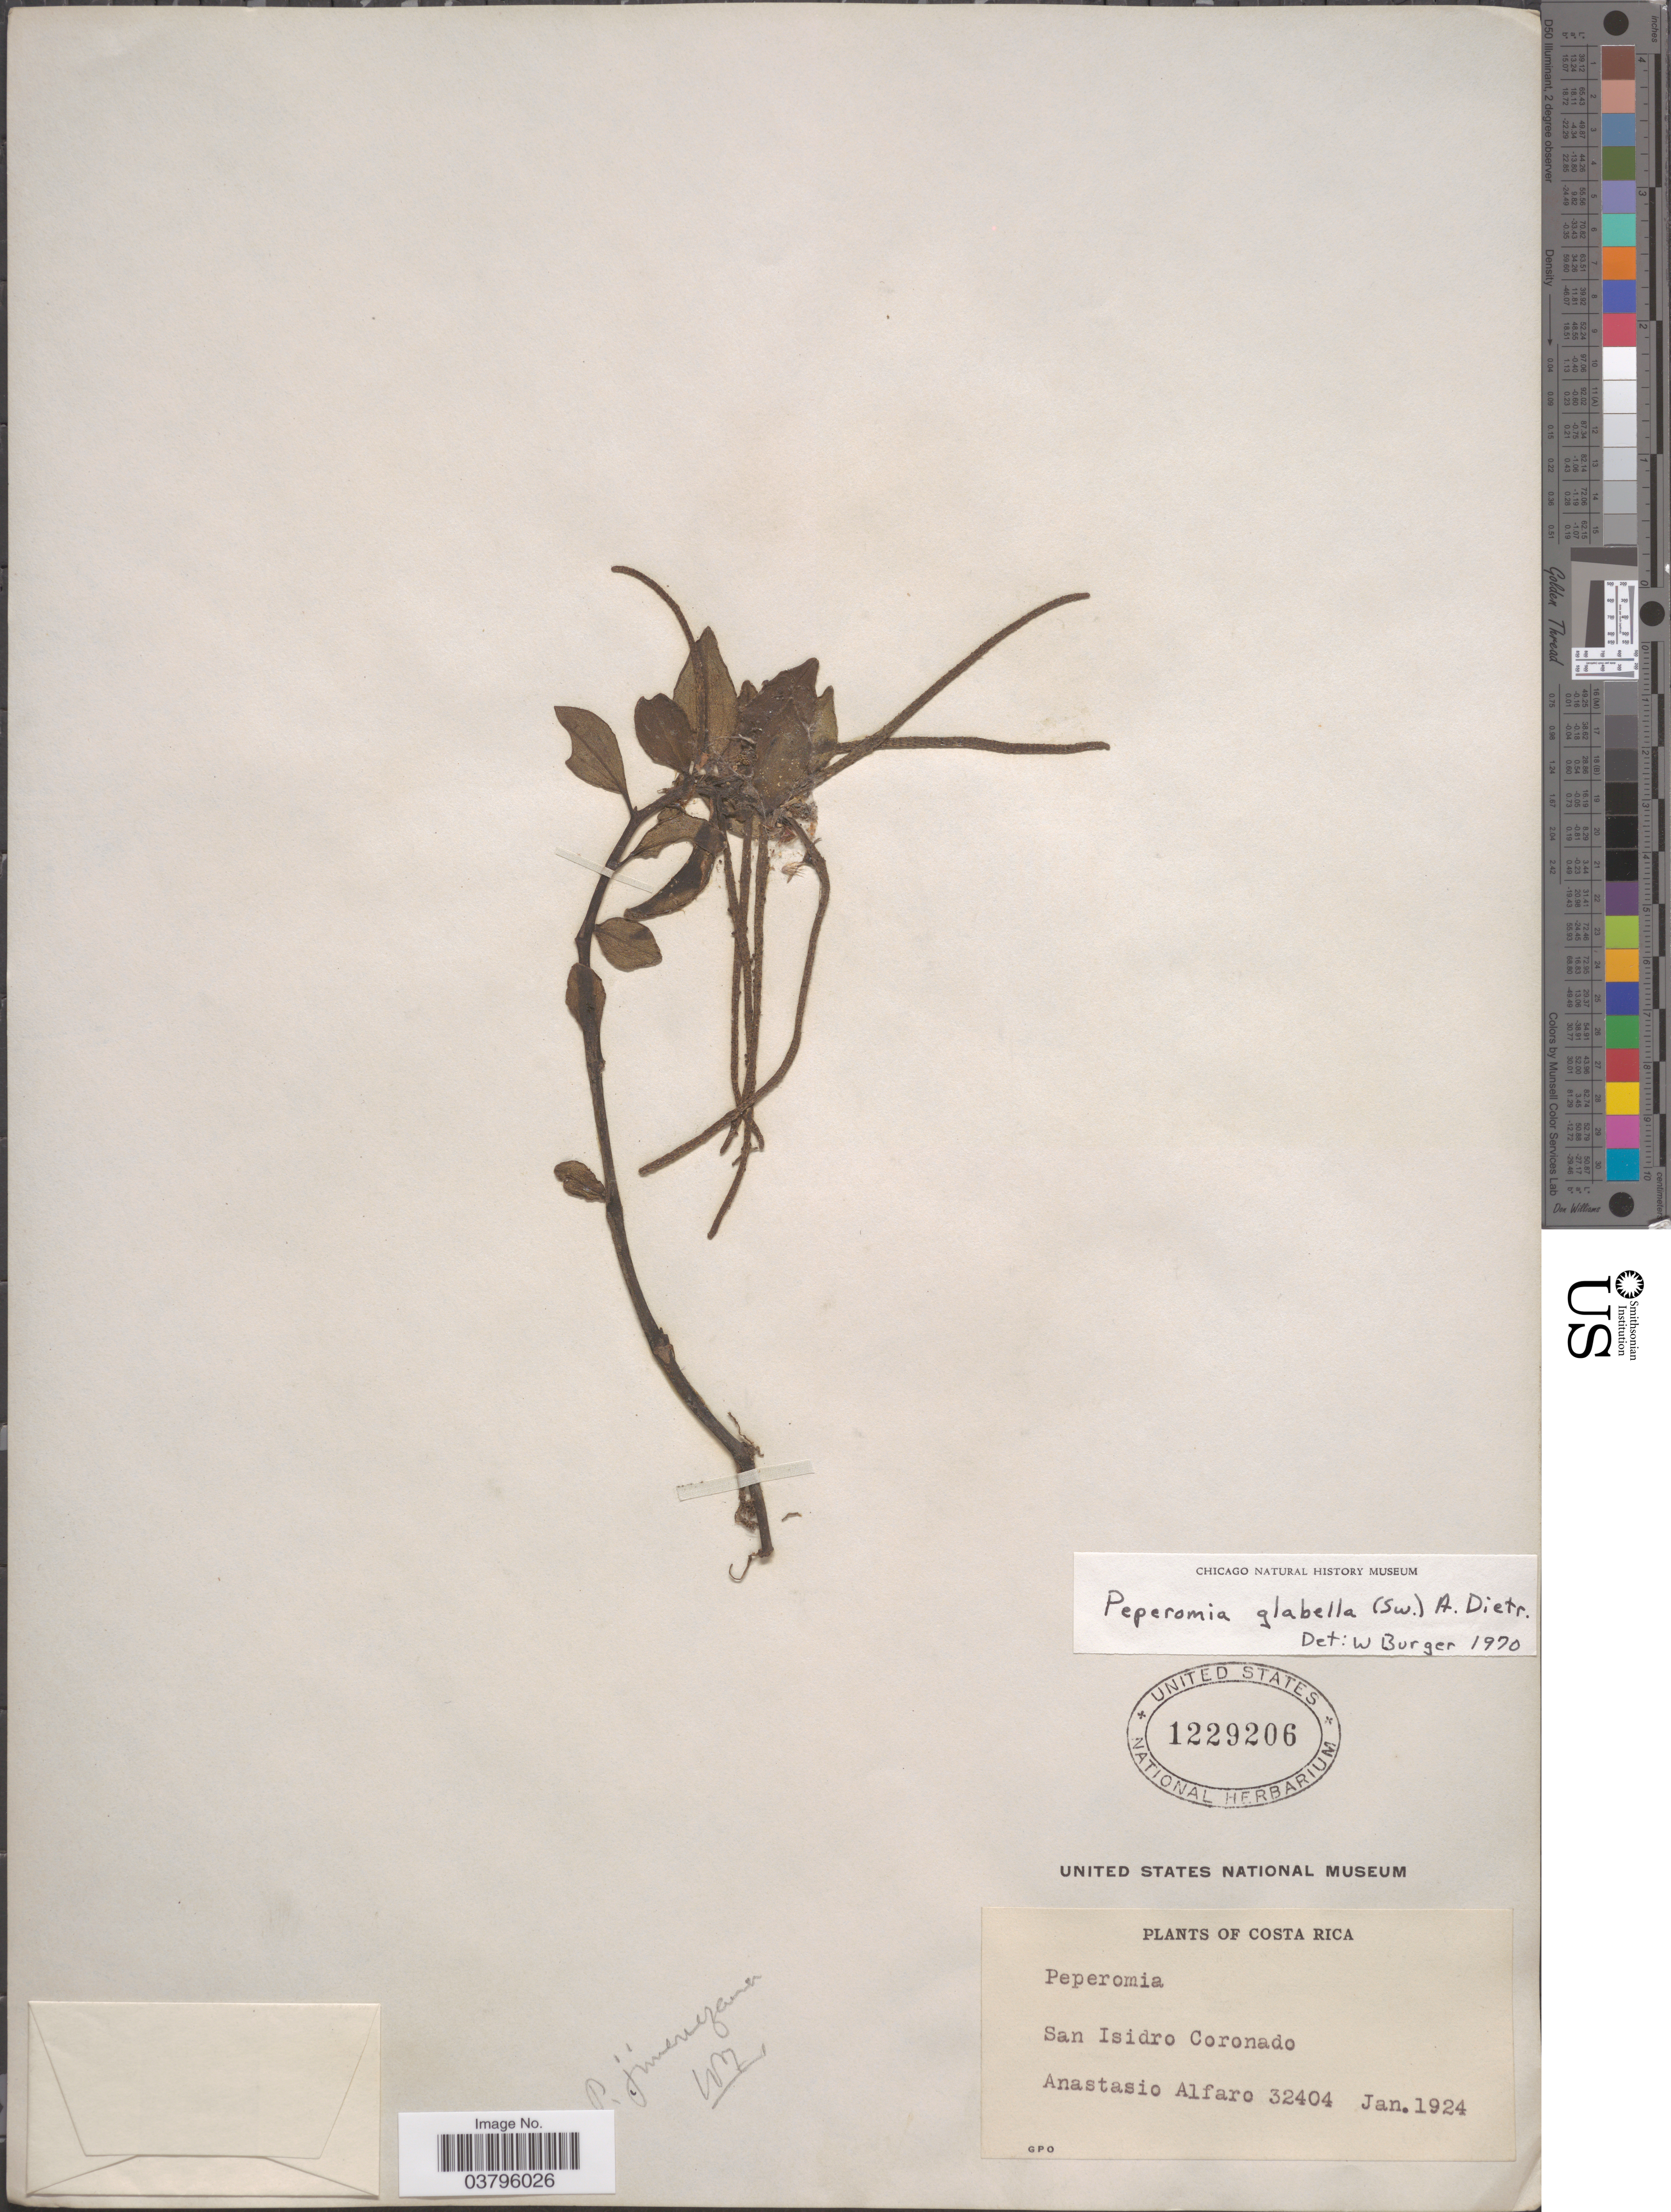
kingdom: Plantae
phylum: Tracheophyta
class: Magnoliopsida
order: Piperales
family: Piperaceae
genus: Peperomia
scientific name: Peperomia san-felipensis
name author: C. DC.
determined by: Jiménez, José Estaban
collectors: A. Alfaro Gonzalez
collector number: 32404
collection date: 1924-01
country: Costa Rica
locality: San Isidro Coronado.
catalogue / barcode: US 1229206